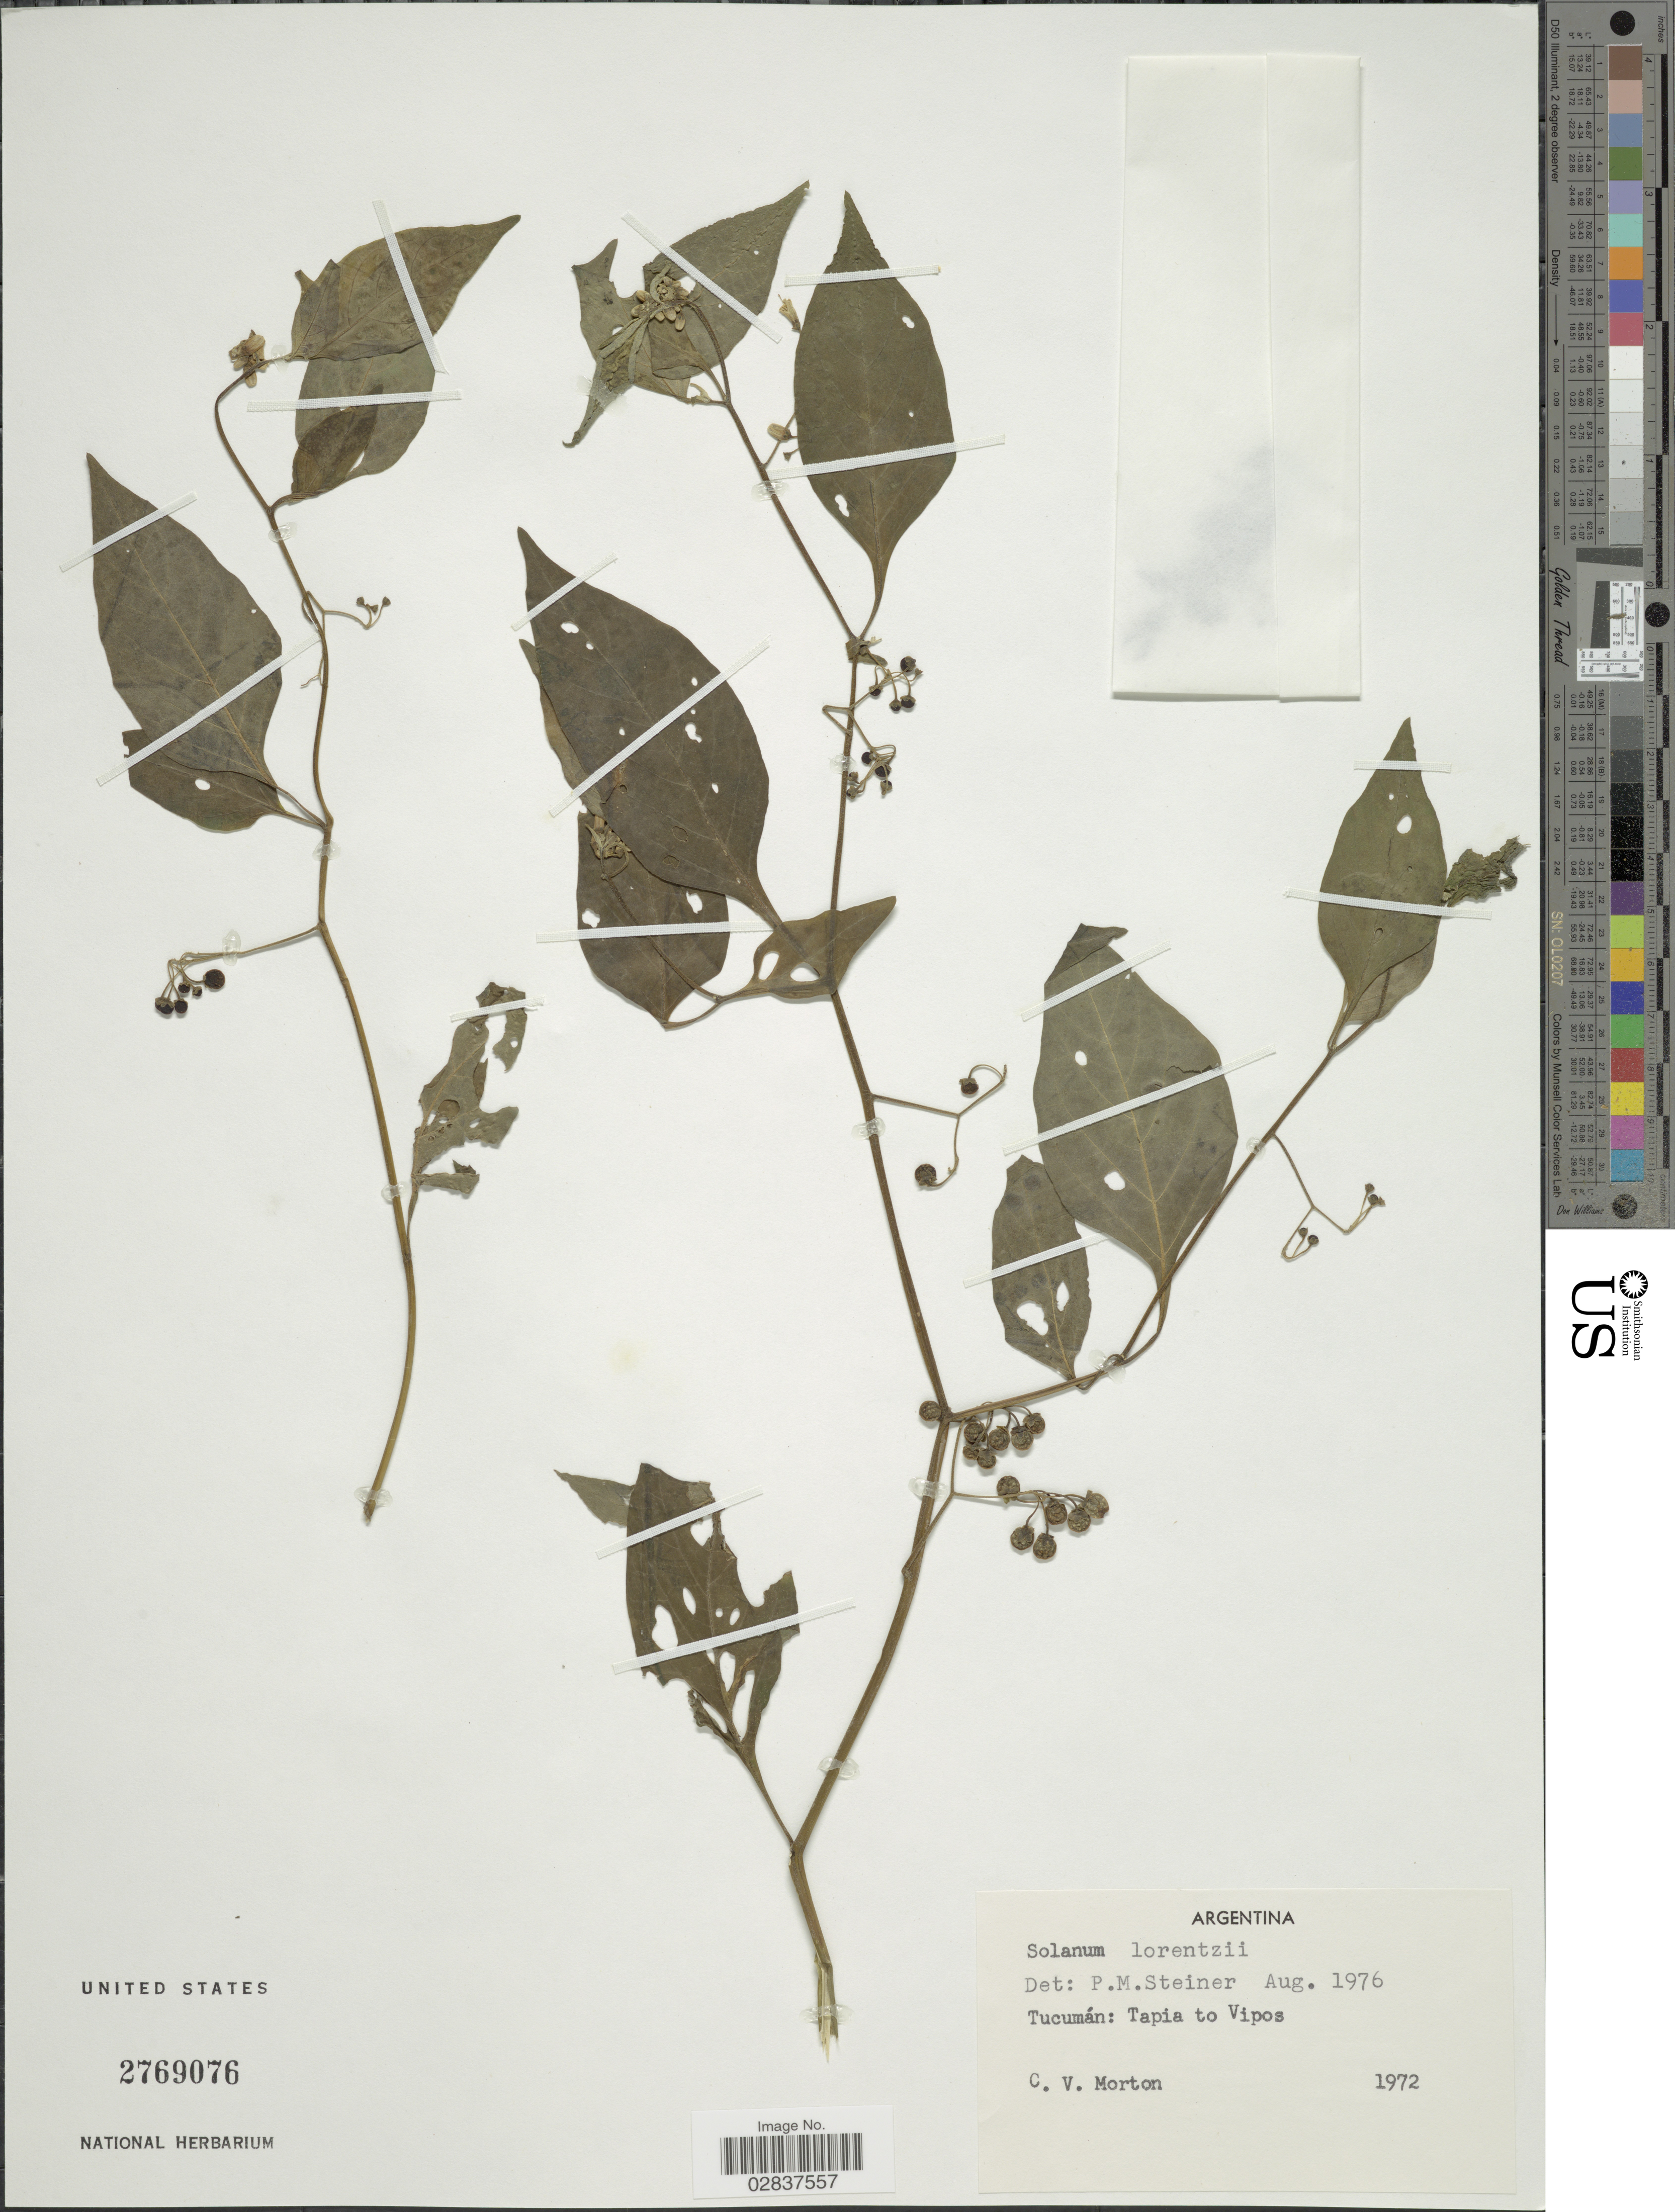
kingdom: Plantae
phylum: Tracheophyta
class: Magnoliopsida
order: Solanales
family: Solanaceae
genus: Solanum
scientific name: Solanum lorentzii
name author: Bitter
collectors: C. V. Morton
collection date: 1972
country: Argentina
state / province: Tucuman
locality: Tucumán: Tapia to Vipos.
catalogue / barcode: US 2769076